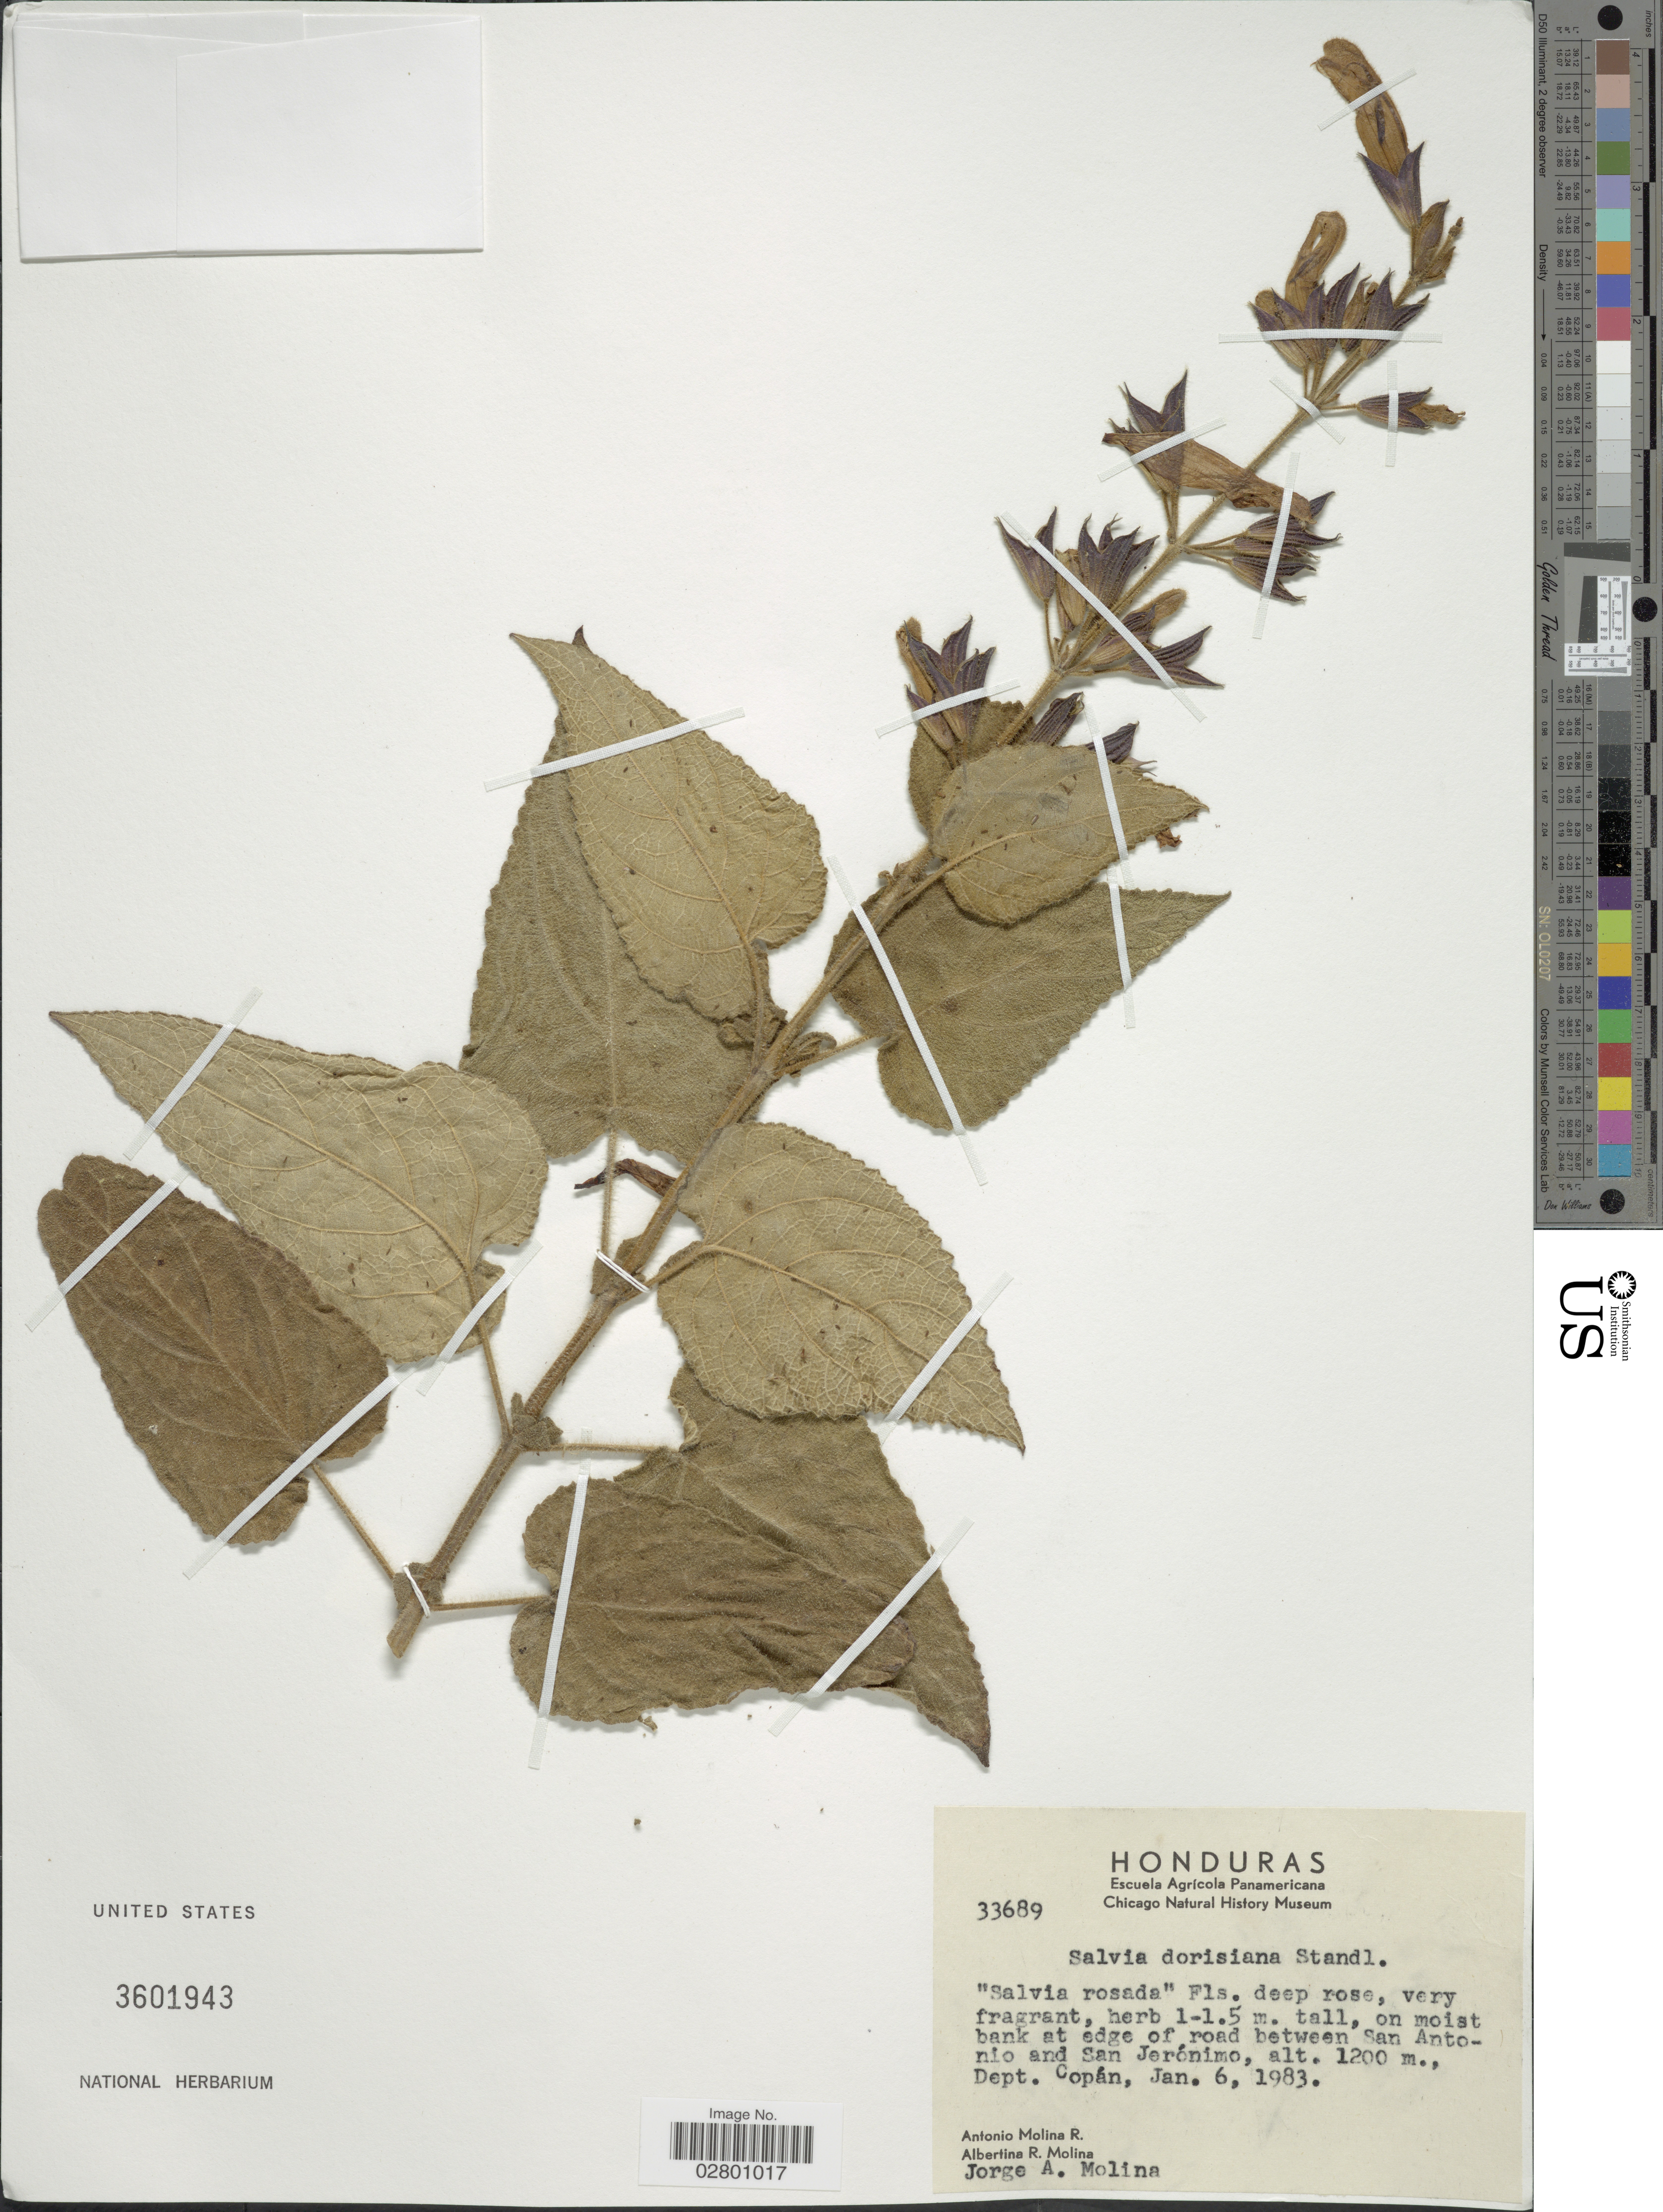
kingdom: Plantae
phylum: Tracheophyta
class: Magnoliopsida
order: Lamiales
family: Lamiaceae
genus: Salvia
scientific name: Salvia dorisiana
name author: Standl.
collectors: A. Molina R., A. R. Molina & J. A. Molina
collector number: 33689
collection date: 1983-01-06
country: Honduras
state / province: Copán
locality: On moist bank at edge of road between San Antonio and San Jerónimo, Dept. Copán.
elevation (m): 1200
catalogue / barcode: US 3601943